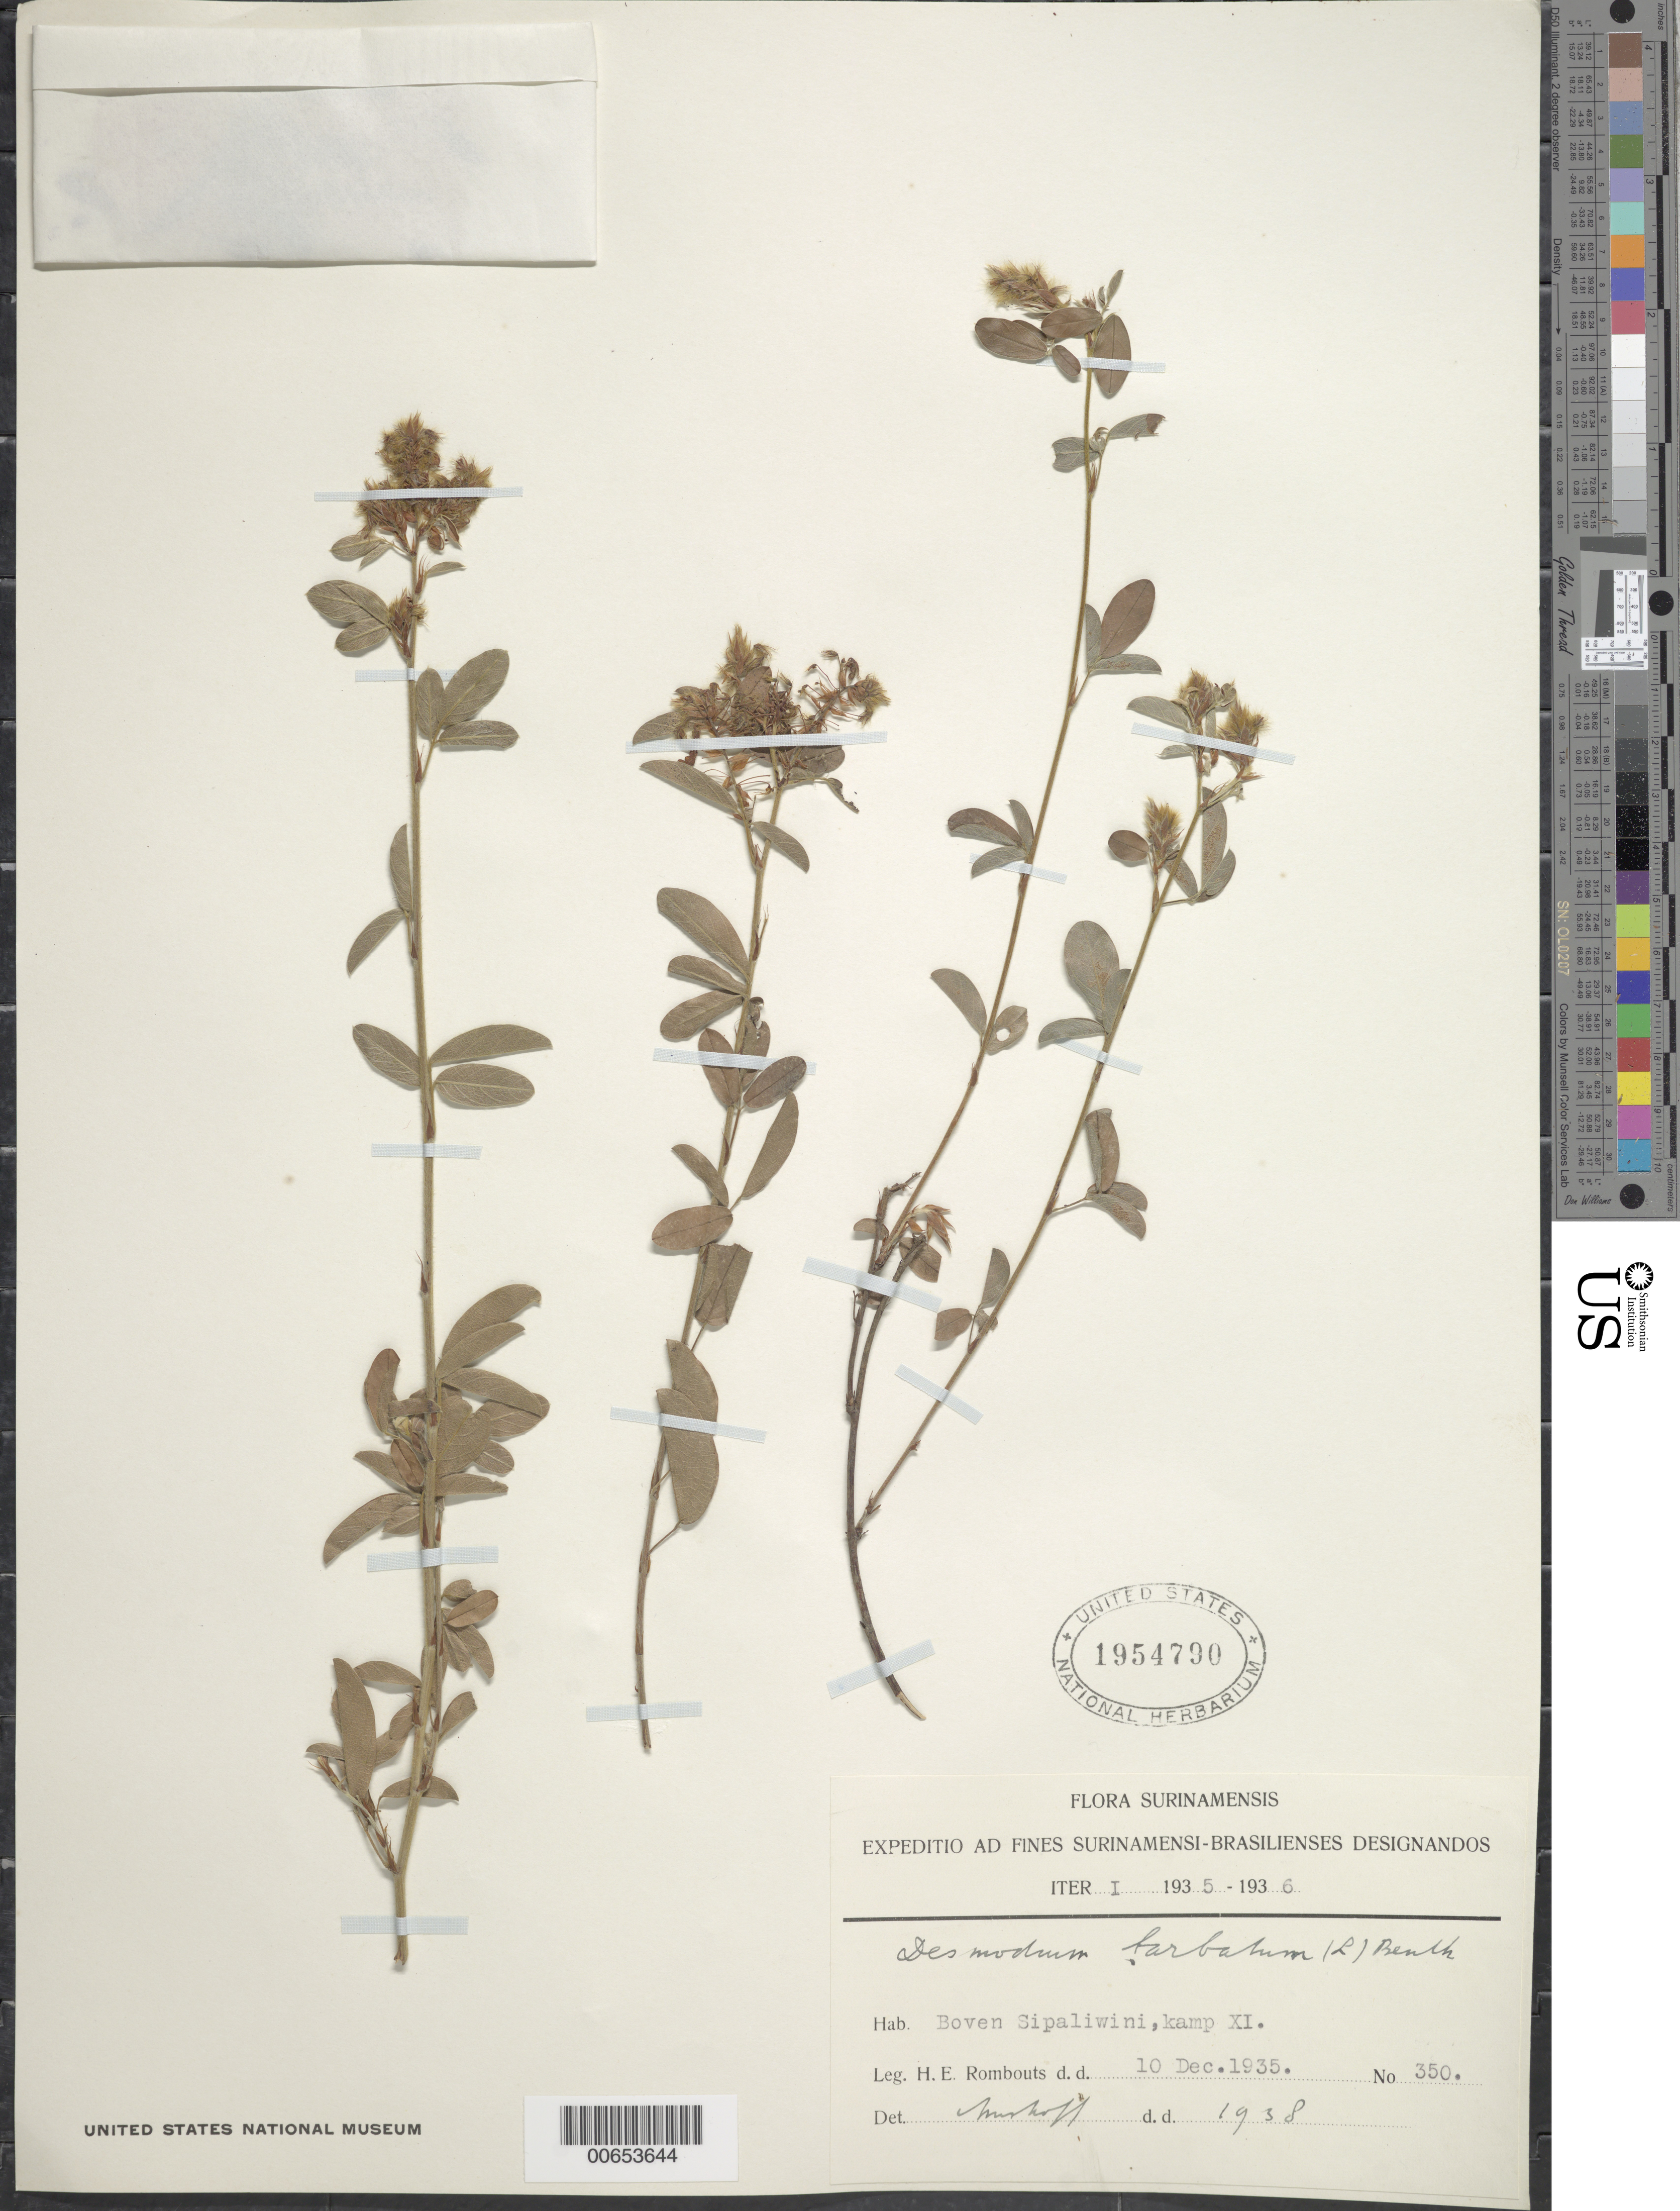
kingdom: Plantae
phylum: Tracheophyta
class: Magnoliopsida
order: Fabales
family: Fabaceae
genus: Grona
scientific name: Grona barbata var. barbata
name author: (L.) H. Ohashi & K. Ohashi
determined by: Strong, Mark T., (BOT), Smithsonian Institution - National Museum of Natural History (UNITED STATES)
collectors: H. Rombouts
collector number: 350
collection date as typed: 10-Dec-35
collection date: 1935-12-10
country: Suriname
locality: Upper Sipaliwini R., camp XI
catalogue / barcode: US 1954790